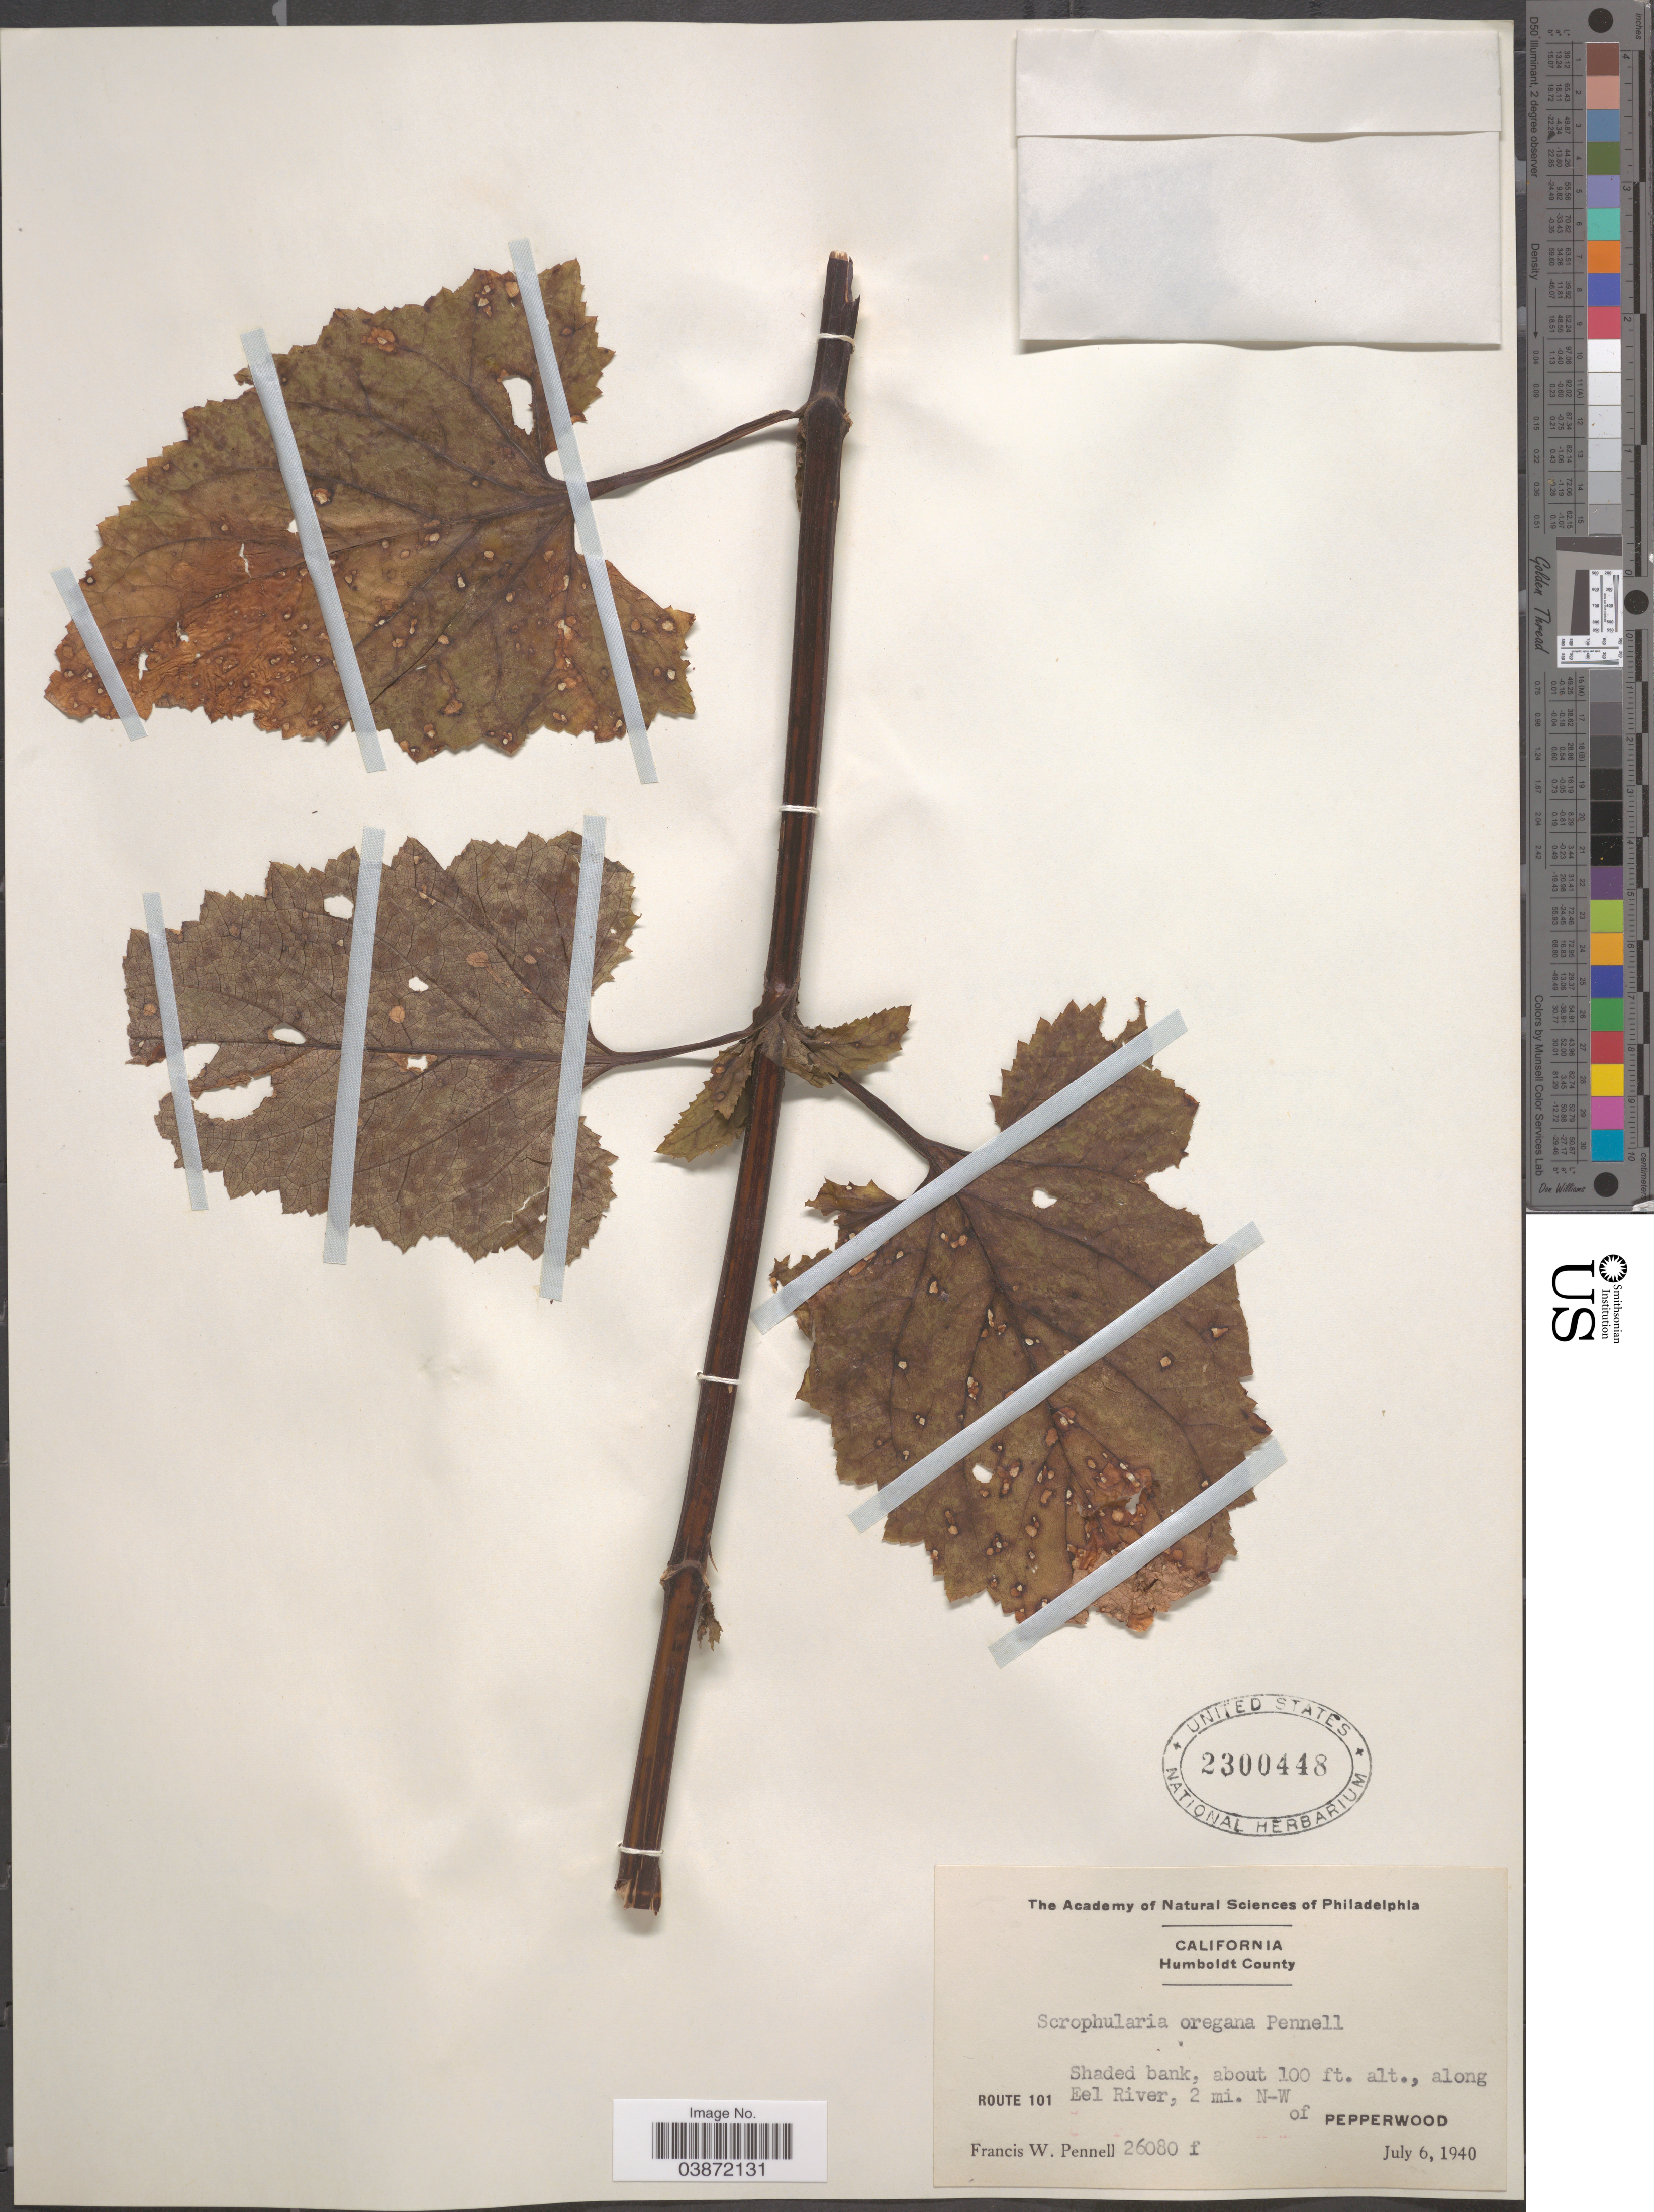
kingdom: Plantae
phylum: Tracheophyta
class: Magnoliopsida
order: Lamiales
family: Scrophulariaceae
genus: Scrophularia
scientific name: Scrophularia oregana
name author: Pennell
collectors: F. W. Pennell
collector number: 26080f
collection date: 1940-07-06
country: United States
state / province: California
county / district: Humboldt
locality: Humboldt County. Route 101 Shaded bank, along Eel River, 2 mi. N-W of Pepperwood.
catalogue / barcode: US 2300448